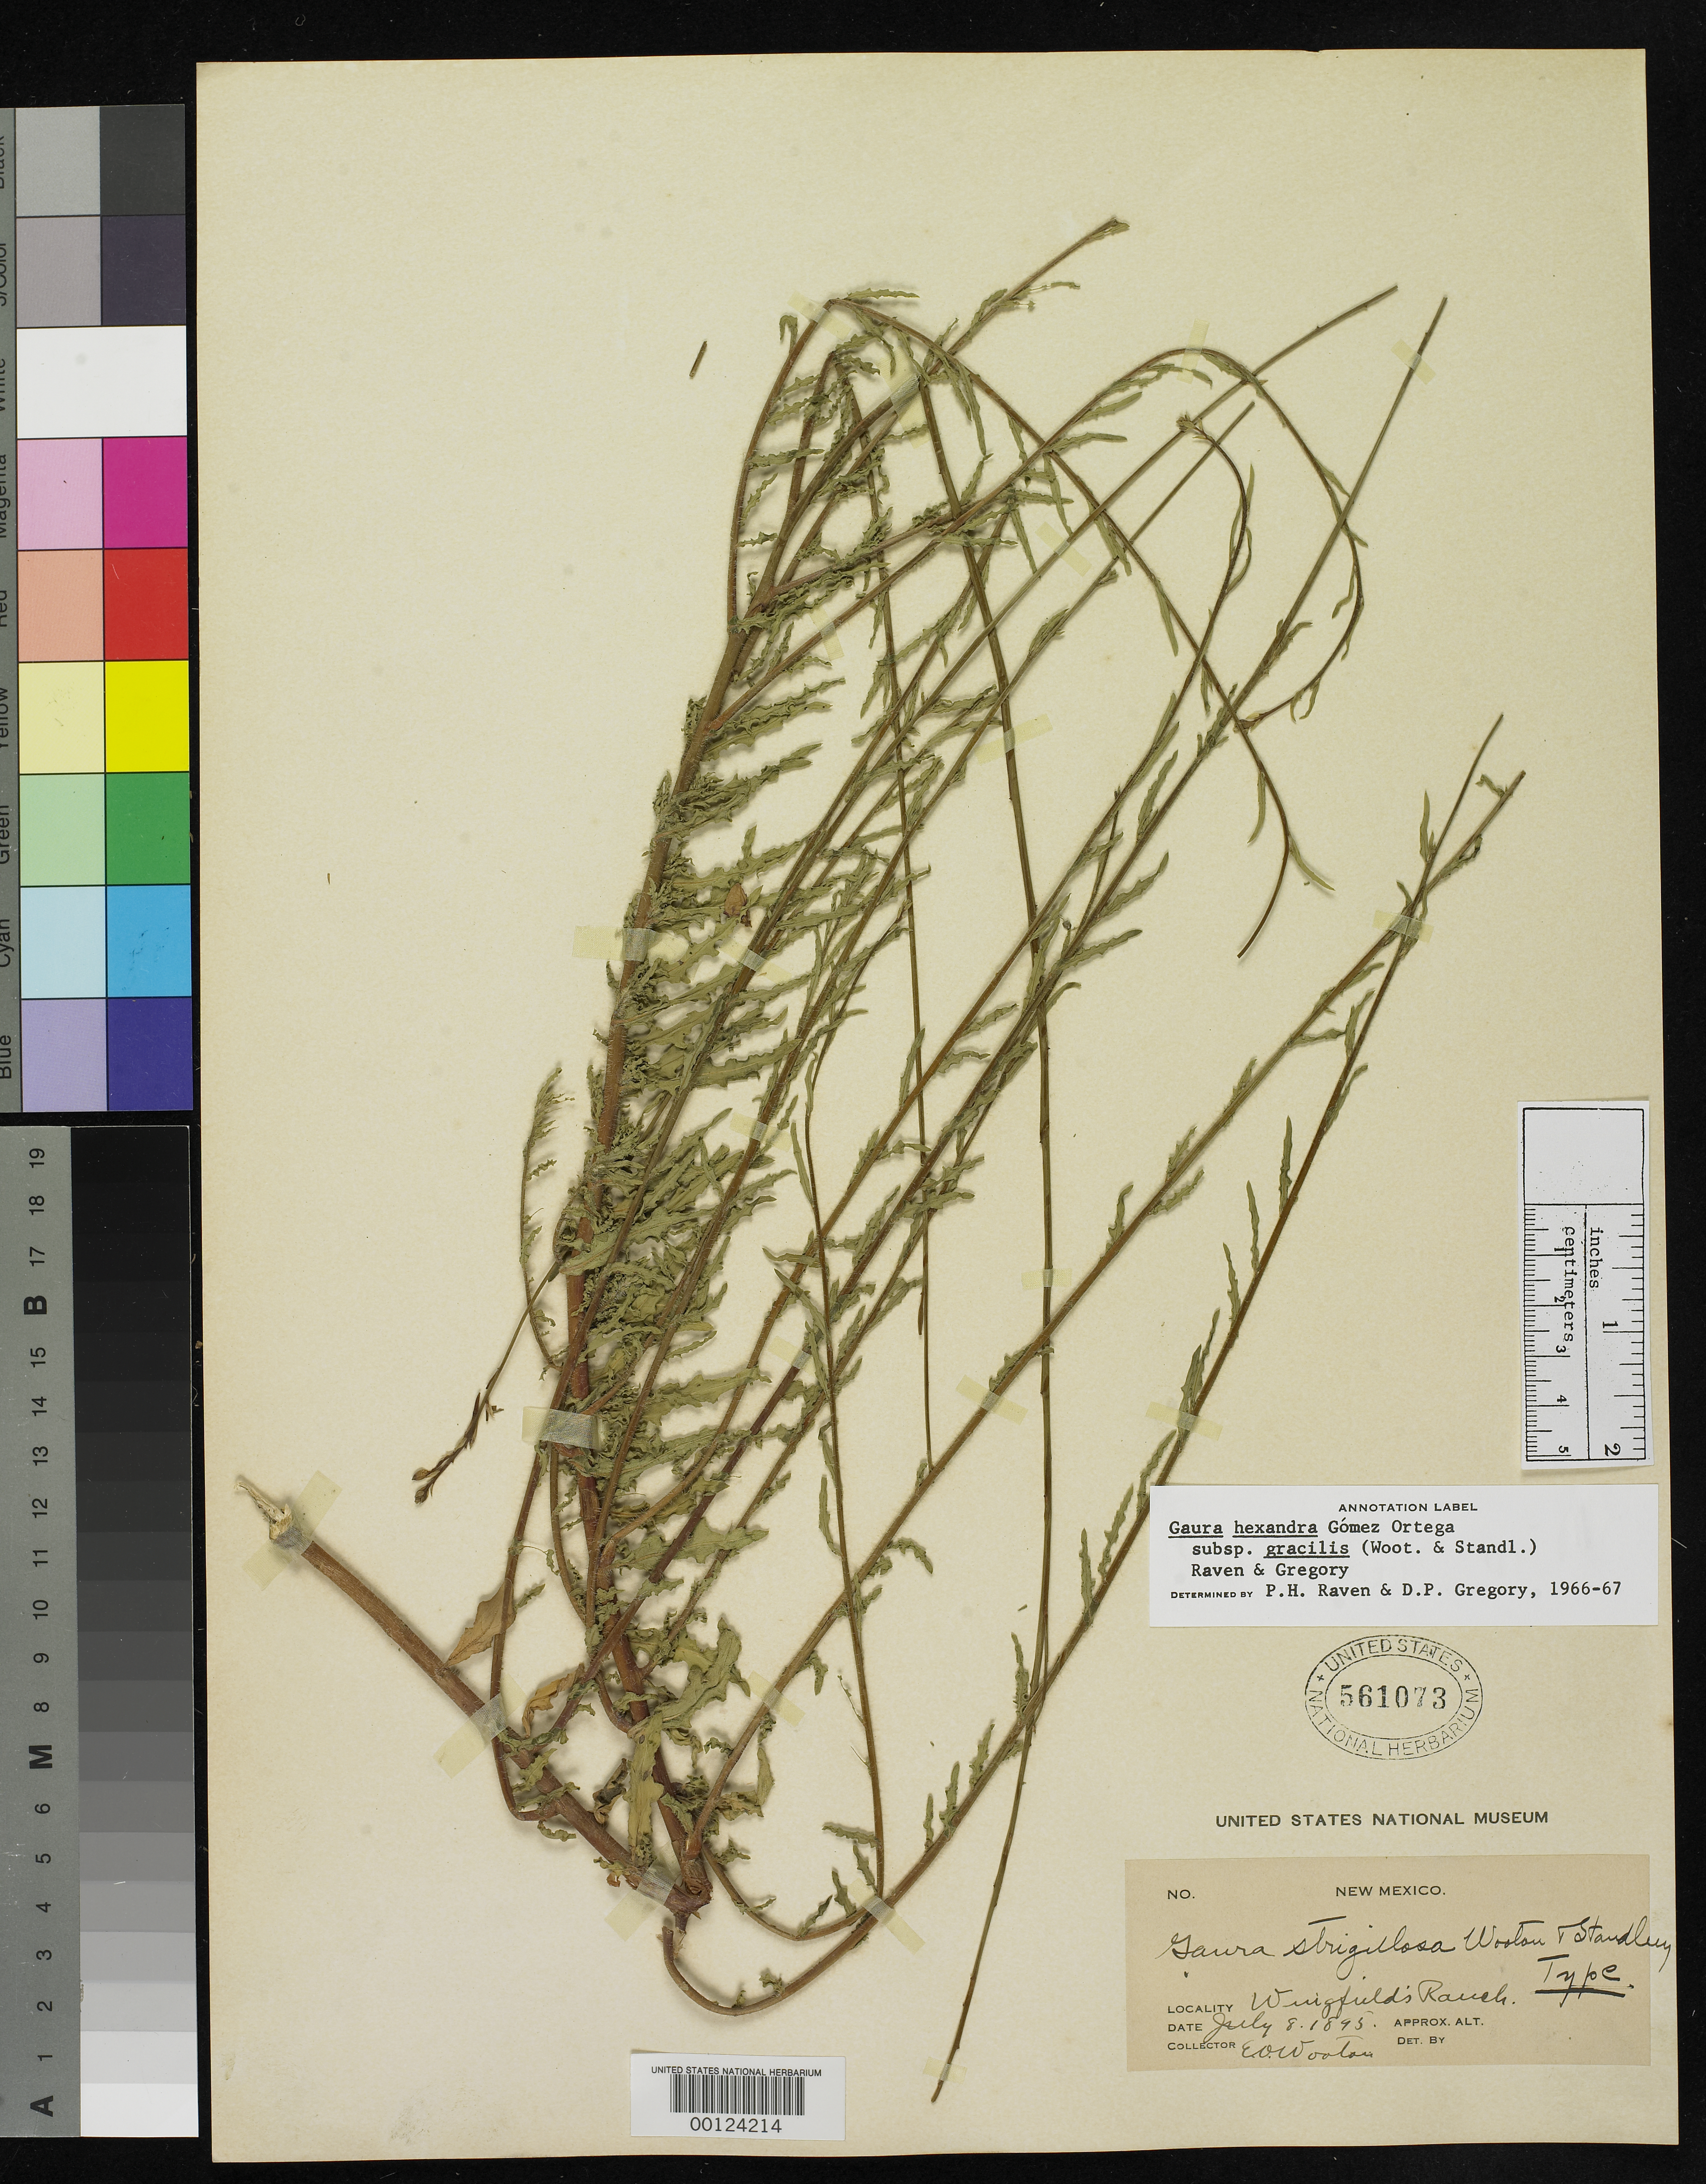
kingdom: Plantae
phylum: Tracheophyta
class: Magnoliopsida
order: Myrtales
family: Onagraceae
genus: Gaura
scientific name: Gaura strigillosa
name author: Wooton & Standl.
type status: Holotype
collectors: E. O. Wooton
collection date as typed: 08 Jul 1895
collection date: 1895-07-08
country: United States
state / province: New Mexico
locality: Wingfields Ranch on Ruidoso Creek, White Mts.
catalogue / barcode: US 561073